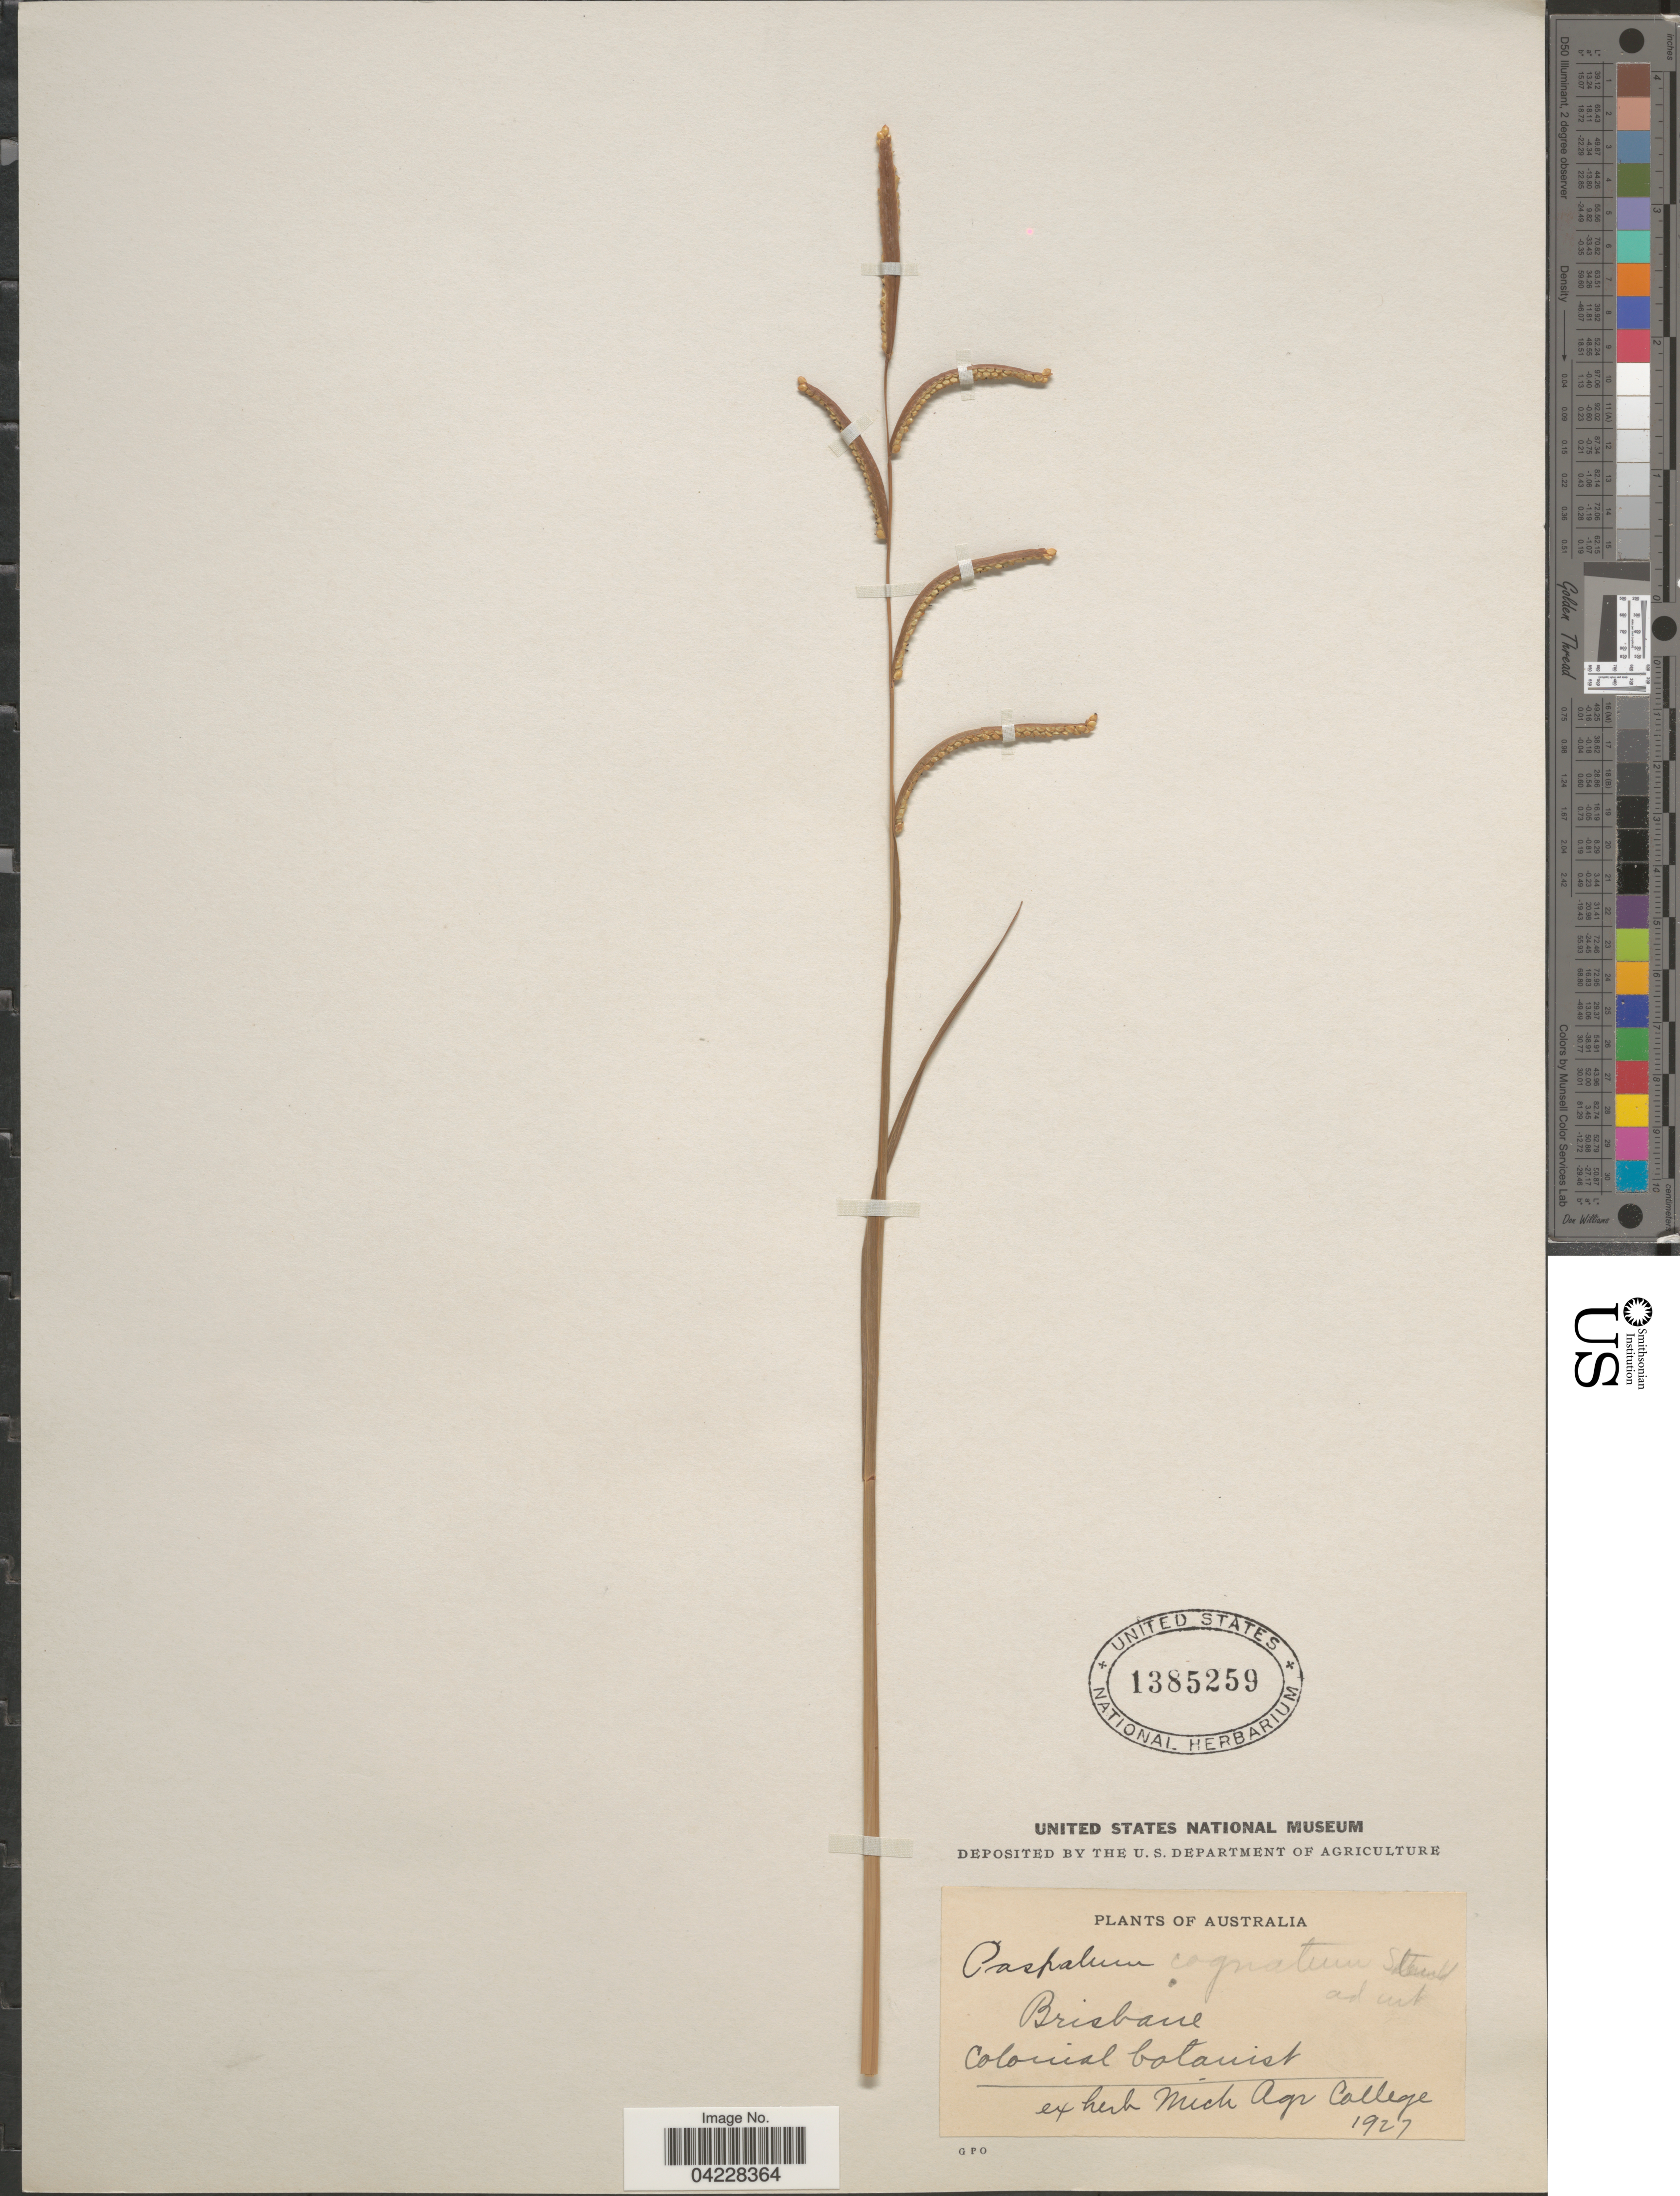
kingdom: Plantae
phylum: Tracheophyta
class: Liliopsida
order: Poales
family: Poaceae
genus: Paspalum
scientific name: Paspalum longifolium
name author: Roxb.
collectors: Colonial Botanist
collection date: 1927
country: Australia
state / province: Queensland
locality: Brisbane.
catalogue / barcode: US 1385259